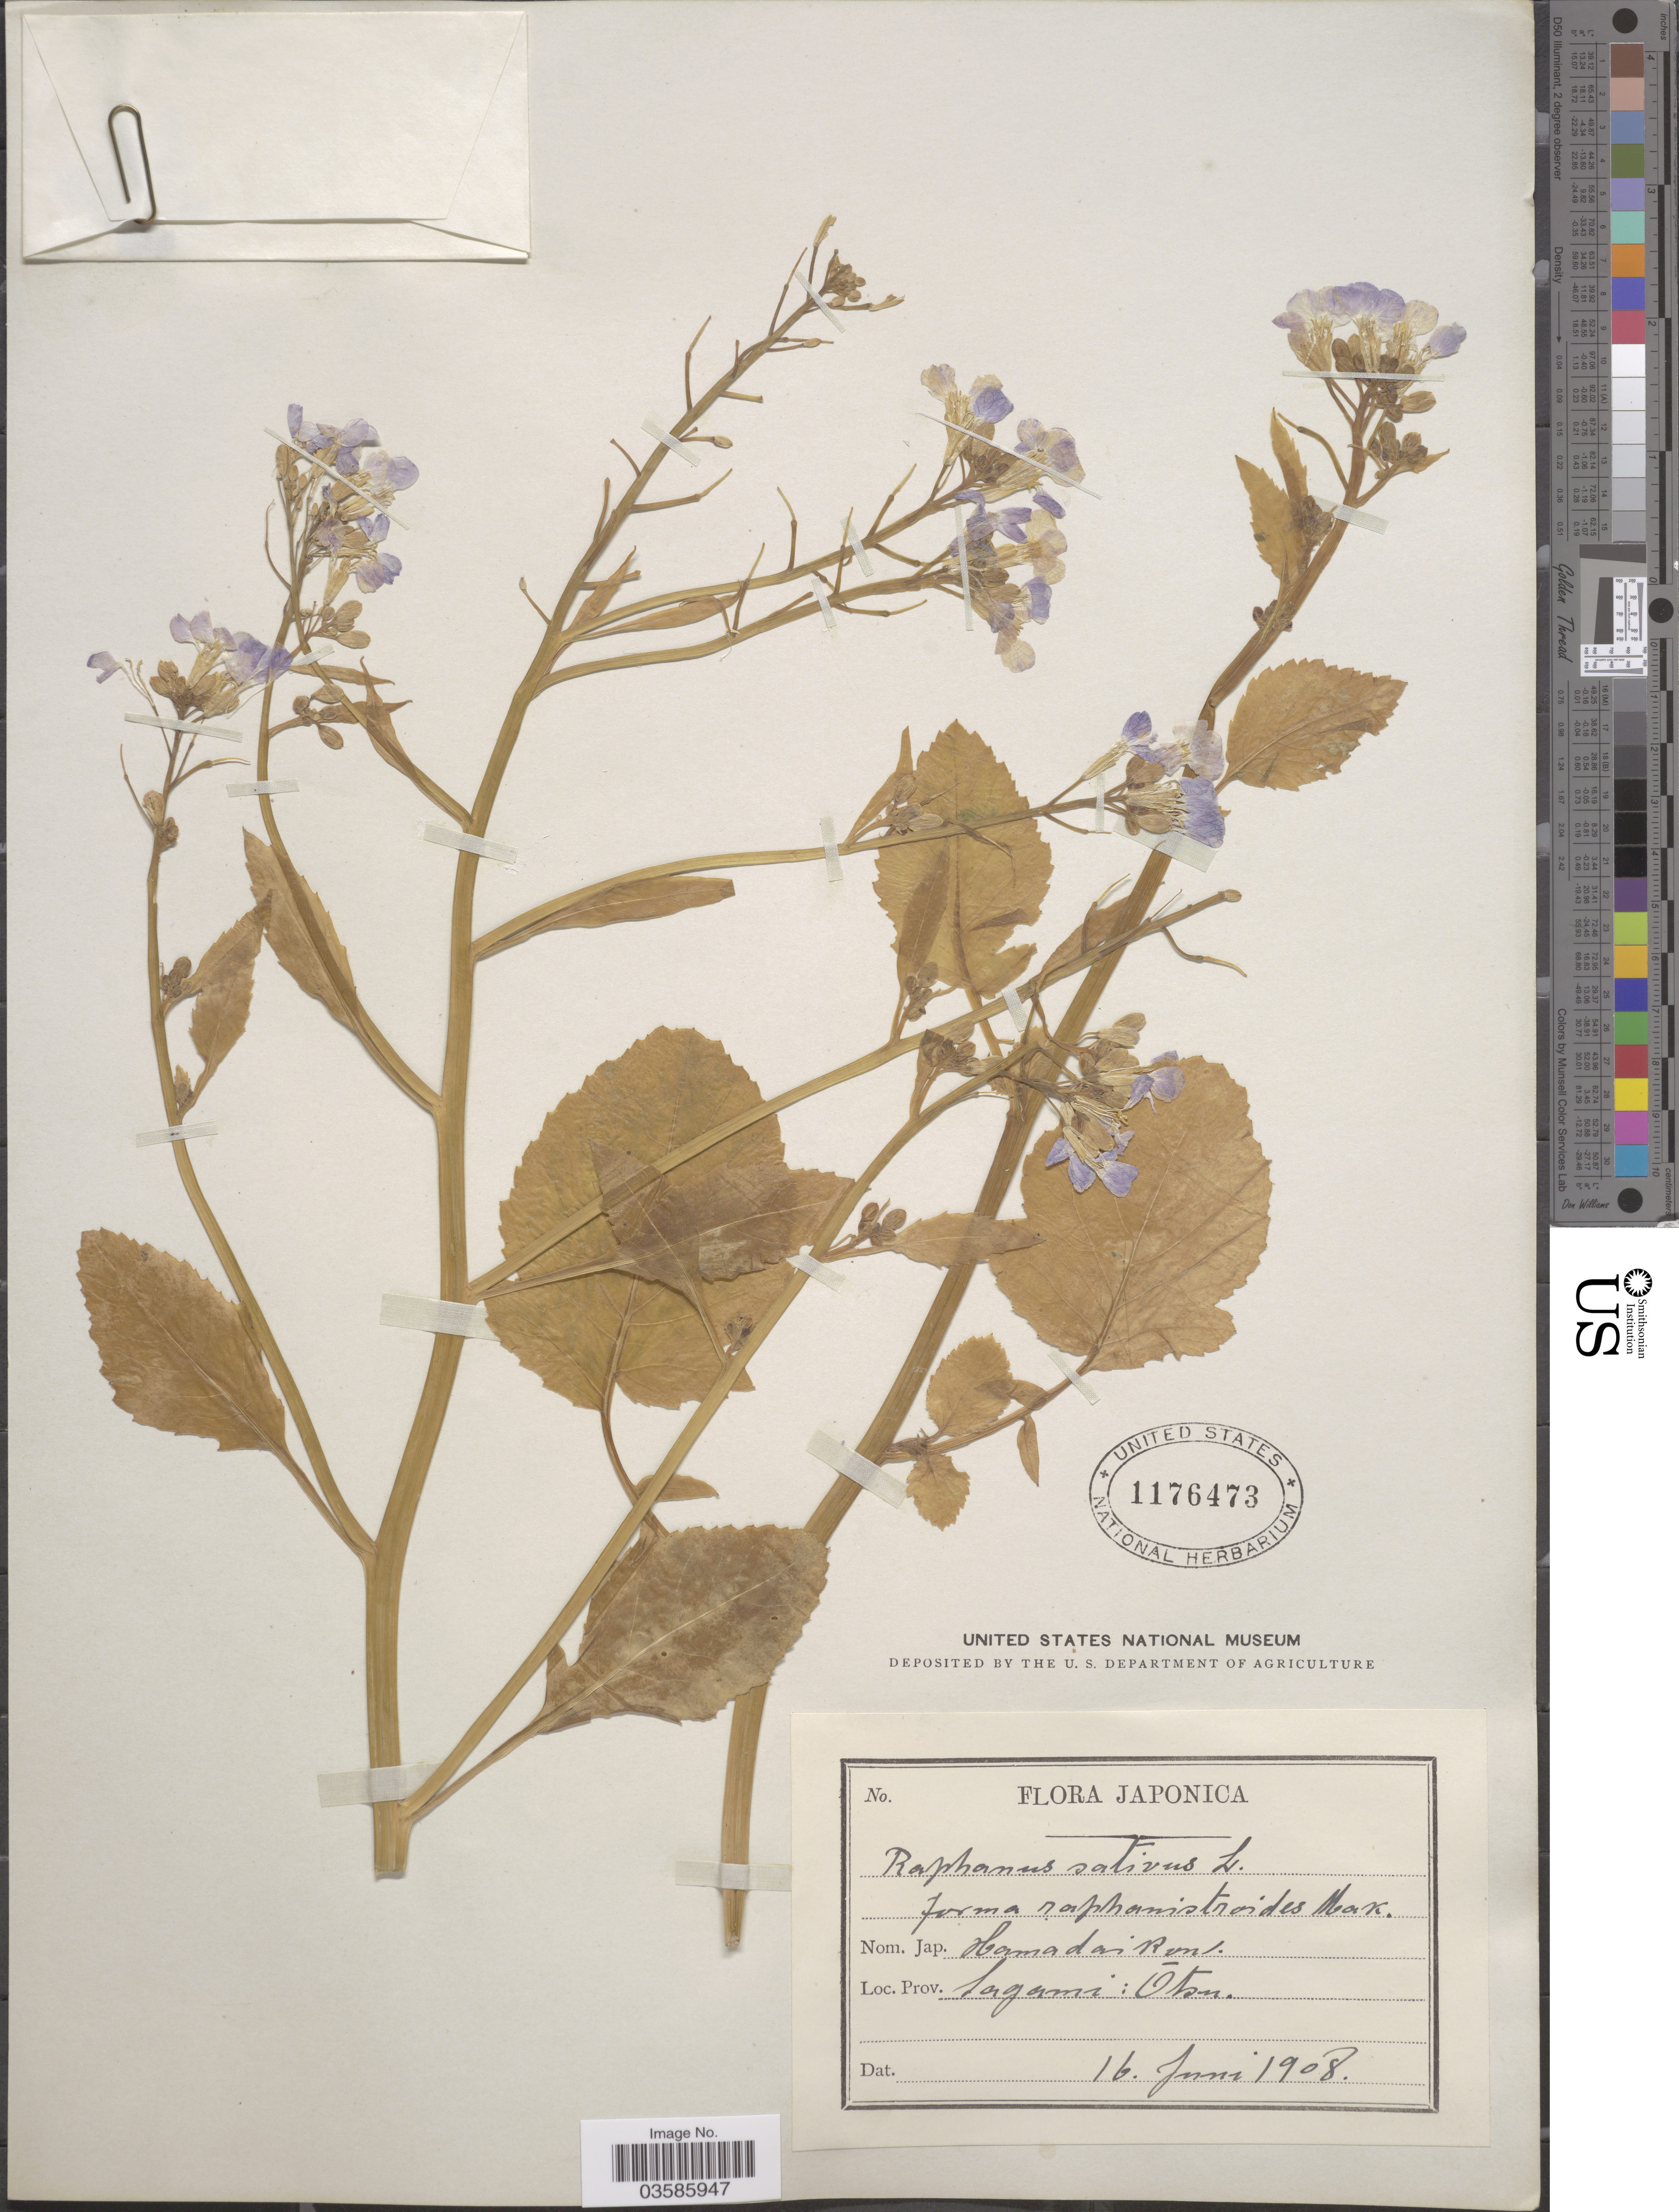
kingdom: Plantae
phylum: Tracheophyta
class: Magnoliopsida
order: Brassicales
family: Brassicaceae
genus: Raphanus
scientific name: Raphanus sativus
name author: L.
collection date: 1908-06-16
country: Japan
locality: Japonica. Prov Sagami: Ōtsu.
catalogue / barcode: US 1176473